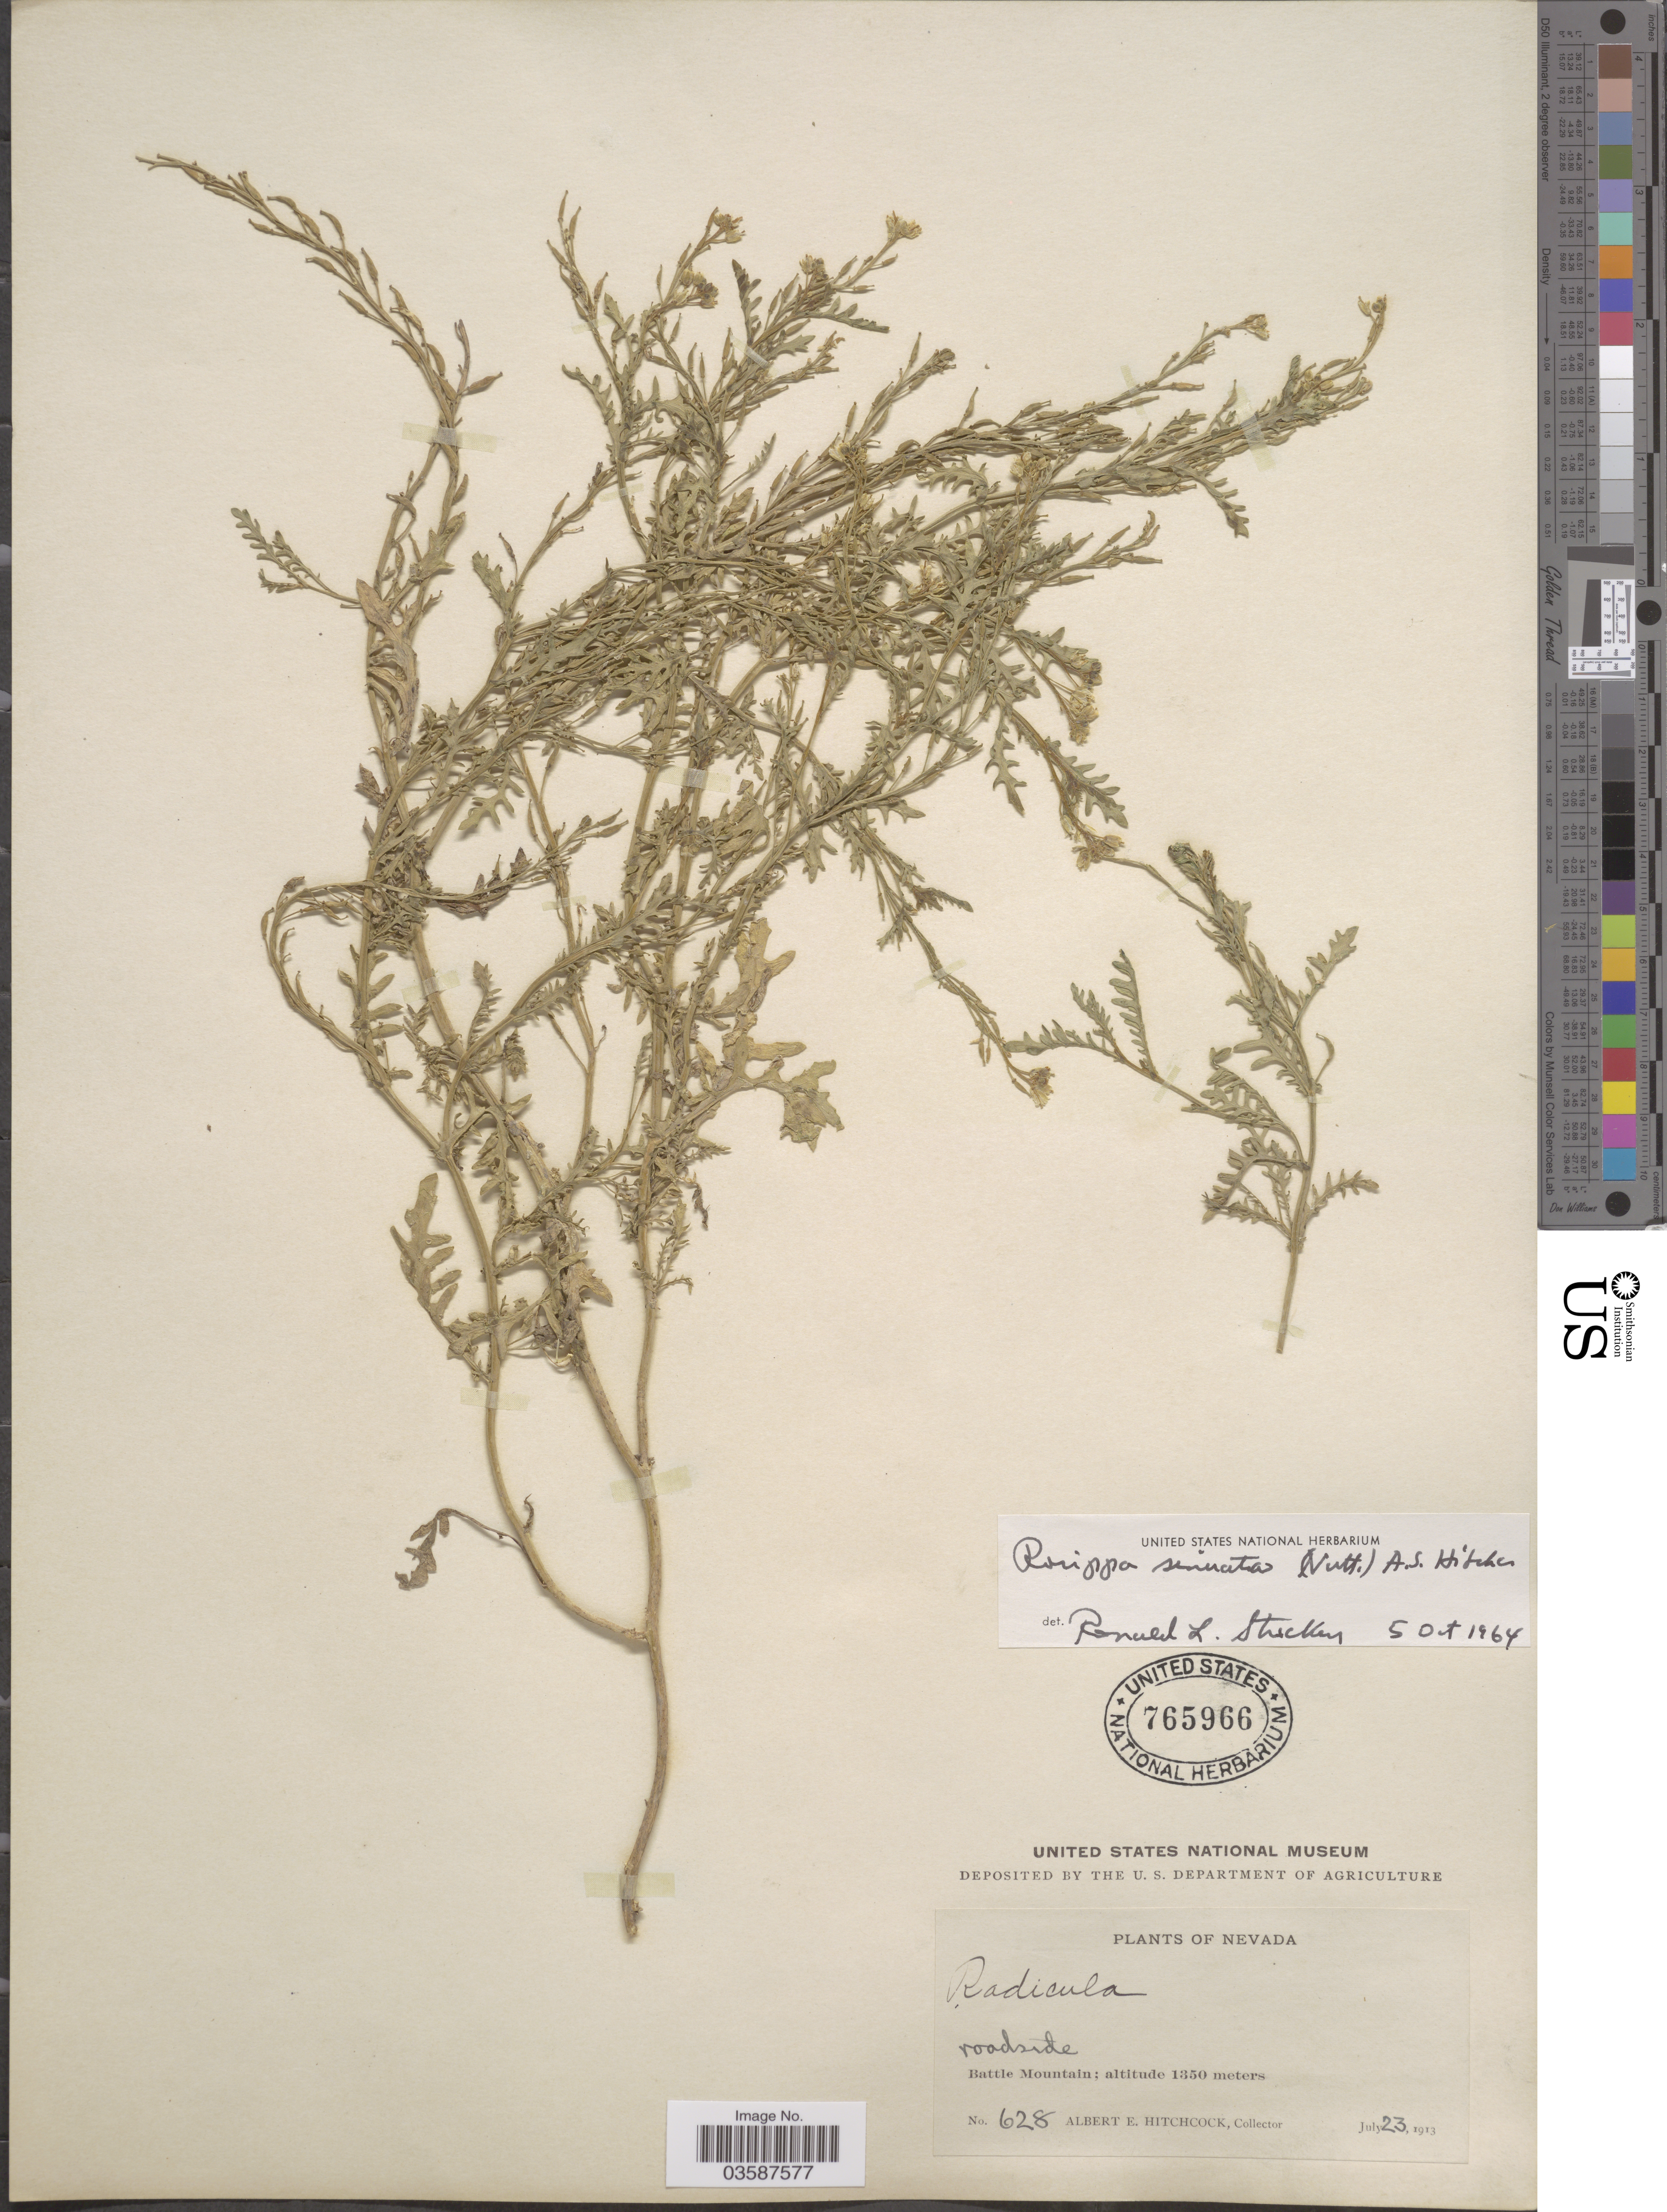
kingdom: Plantae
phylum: Tracheophyta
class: Magnoliopsida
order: Brassicales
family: Brassicaceae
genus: Rorippa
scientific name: Rorippa sinuata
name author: (Nutt.) Hitchc.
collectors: A. Hitchcock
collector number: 628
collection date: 1913-07-23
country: United States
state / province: Nevada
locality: Roadside. Battle Mountain.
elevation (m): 1350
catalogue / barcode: US 795966